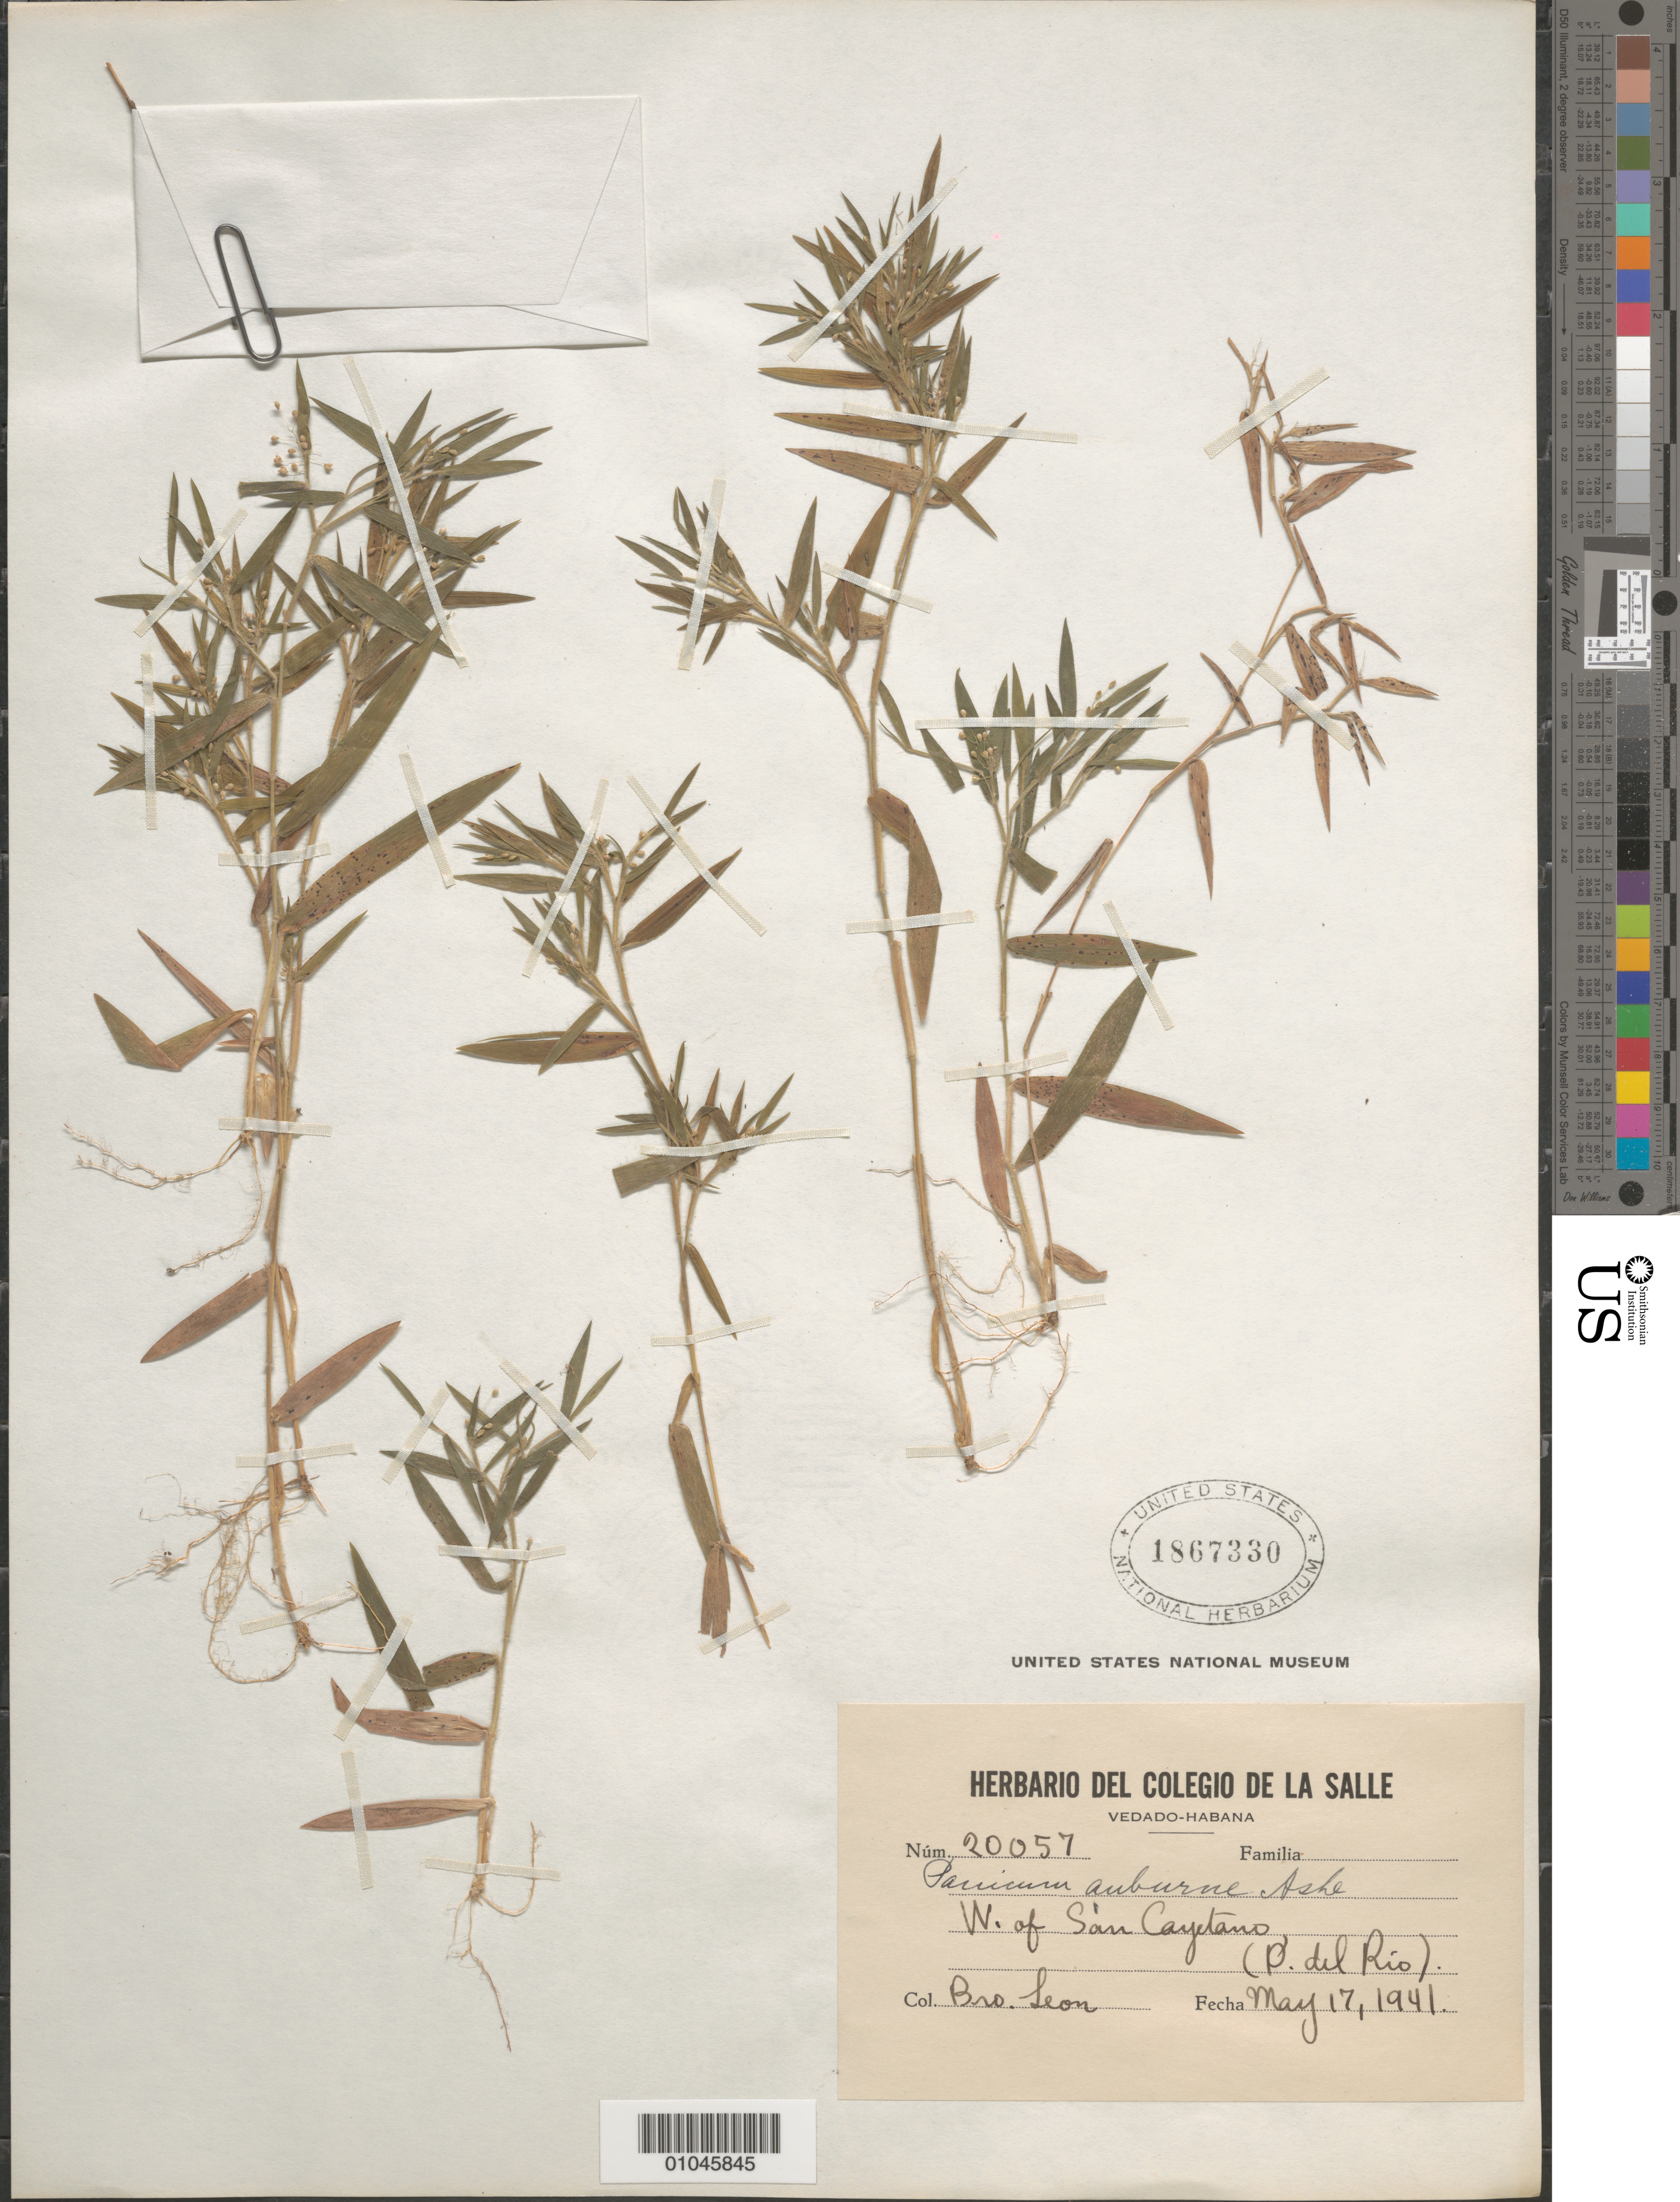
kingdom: Plantae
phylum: Tracheophyta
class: Liliopsida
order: Poales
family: Poaceae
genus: Panicum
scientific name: Panicum auburne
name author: Ashe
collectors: Bro. León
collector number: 20057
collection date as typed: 17 May 1941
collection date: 1941-05-17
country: Cuba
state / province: Pinar del Rio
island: Cuba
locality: W of San Cayetano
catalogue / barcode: US 1867330